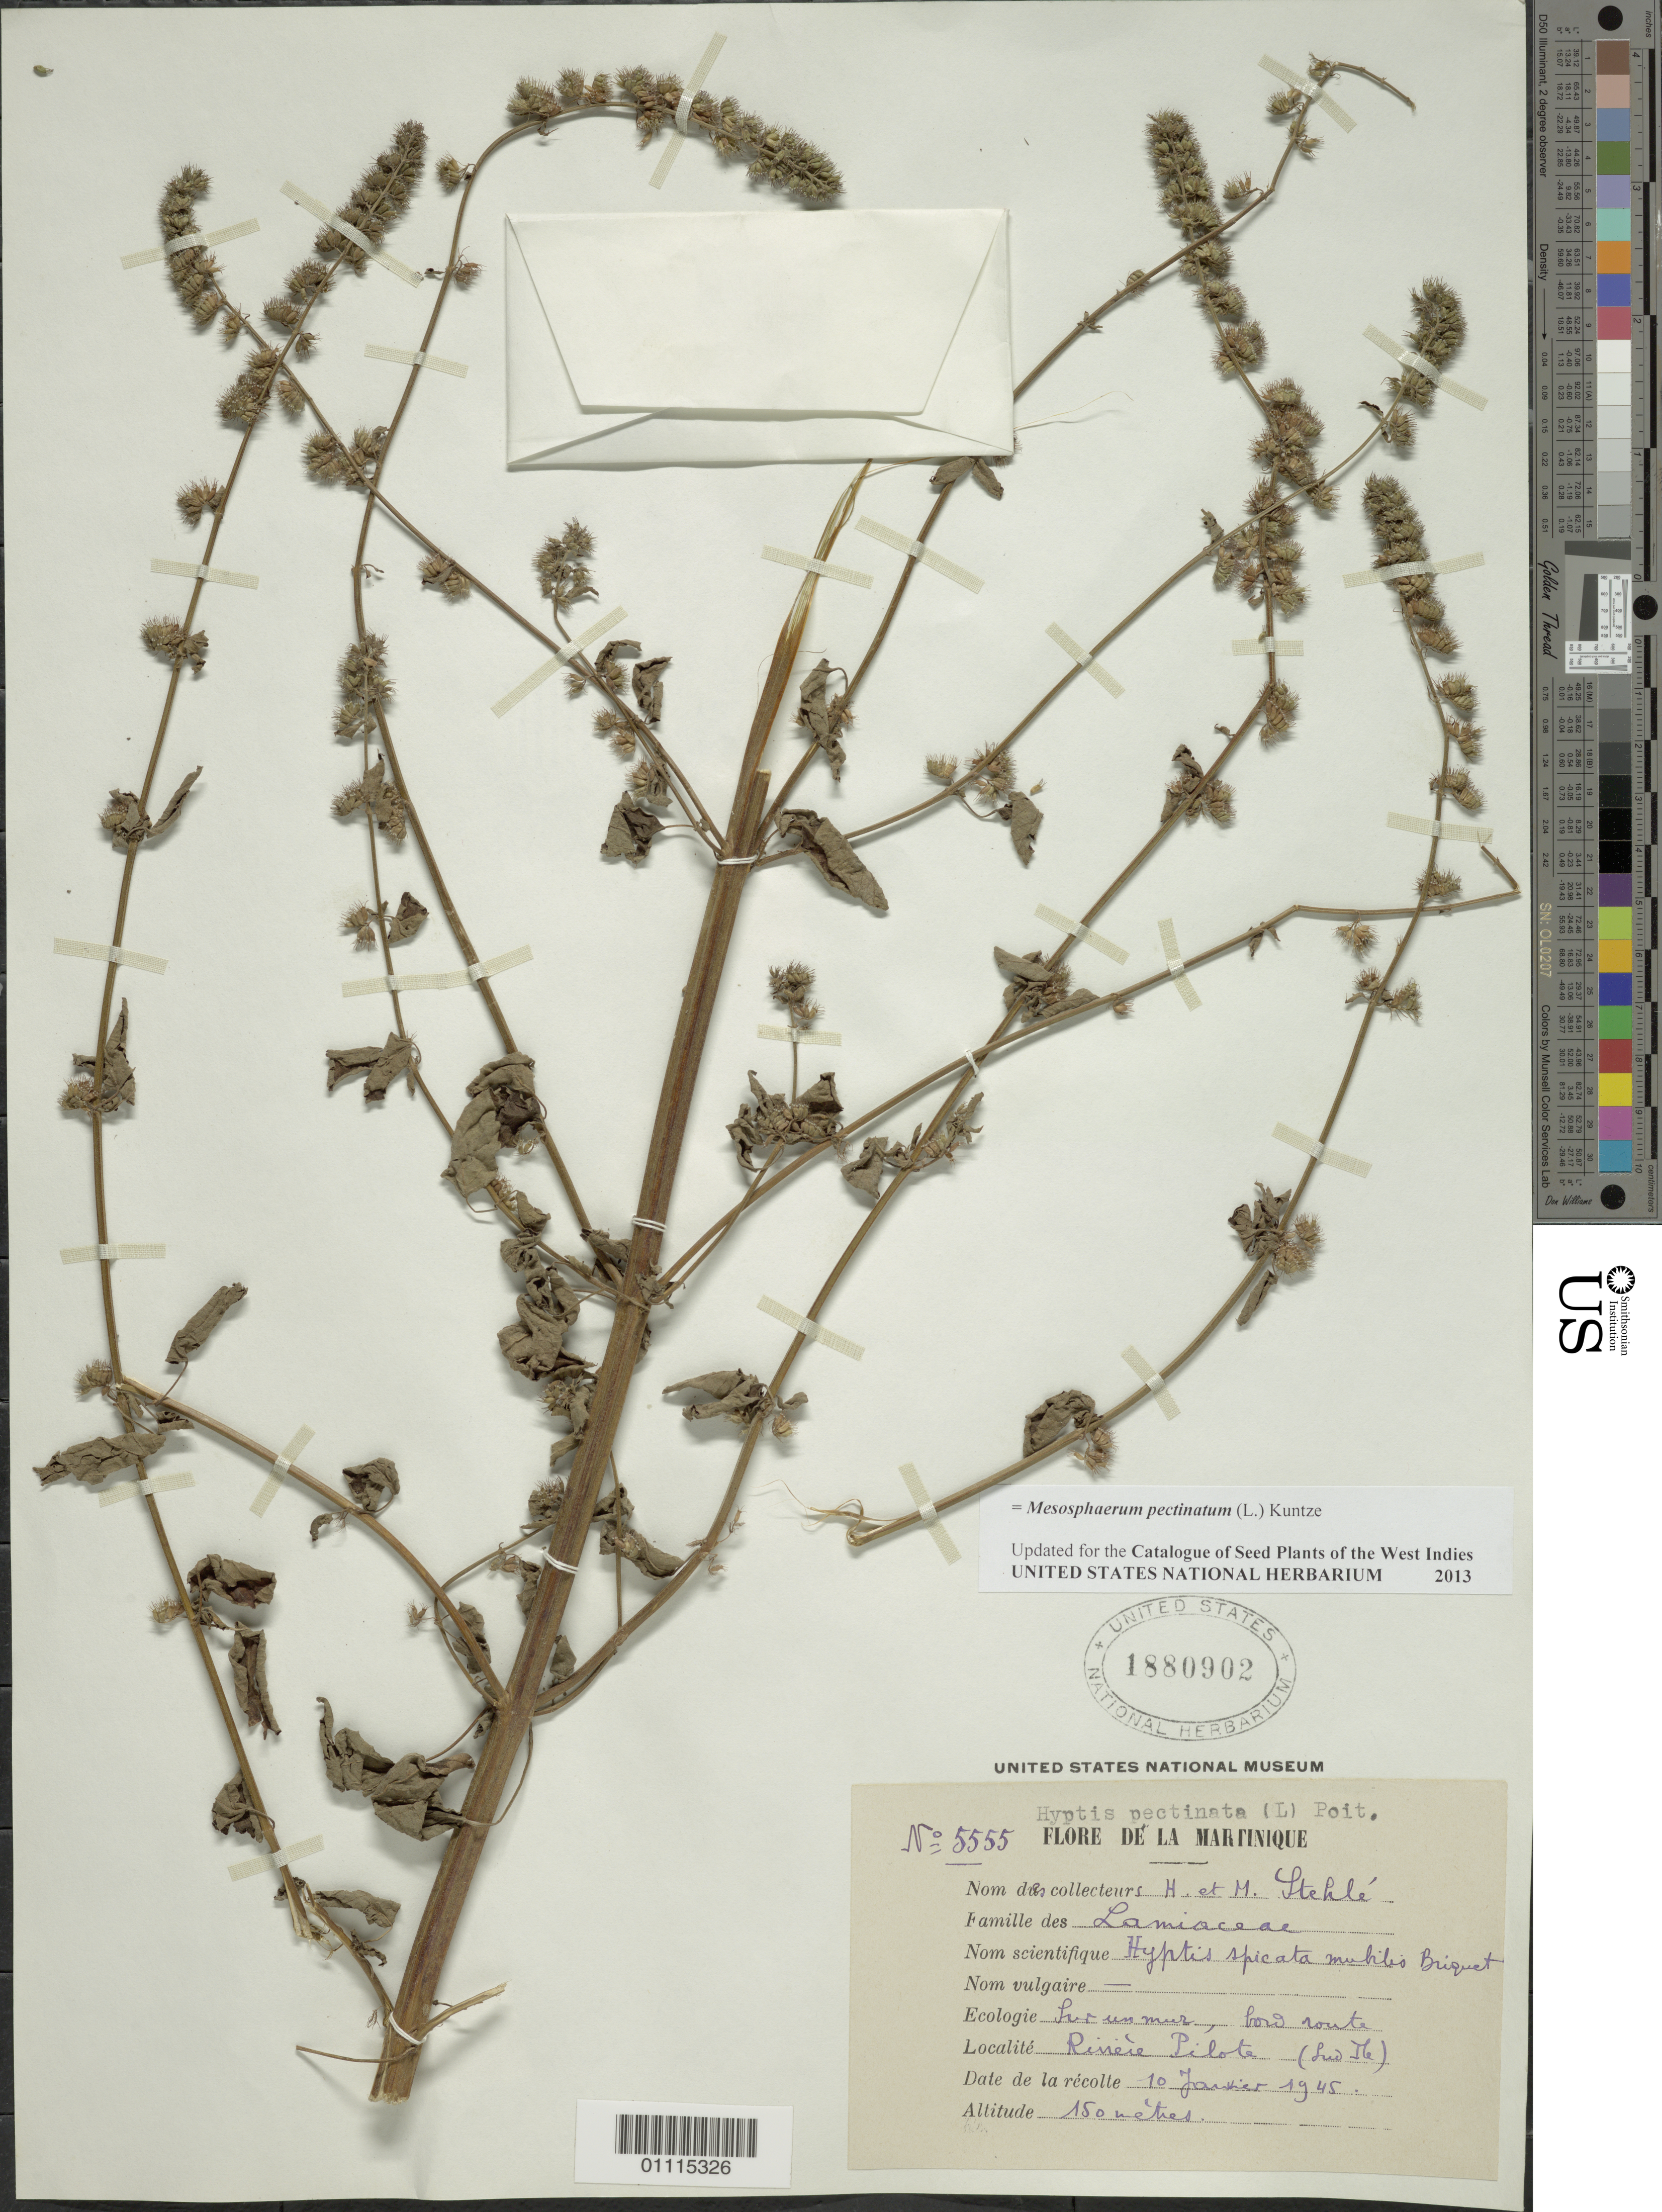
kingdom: Plantae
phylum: Tracheophyta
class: Magnoliopsida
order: Lamiales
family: Lamiaceae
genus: Mesosphaerum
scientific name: Mesosphaerum pectinatum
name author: (L.) Kuntze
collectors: H. Stehlé & M. Stehlé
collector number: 5555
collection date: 1945-01-10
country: Martinique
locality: Riv. Pilote (sud Ile).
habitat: Sur un mur, bord route.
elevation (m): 150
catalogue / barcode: US 1880902